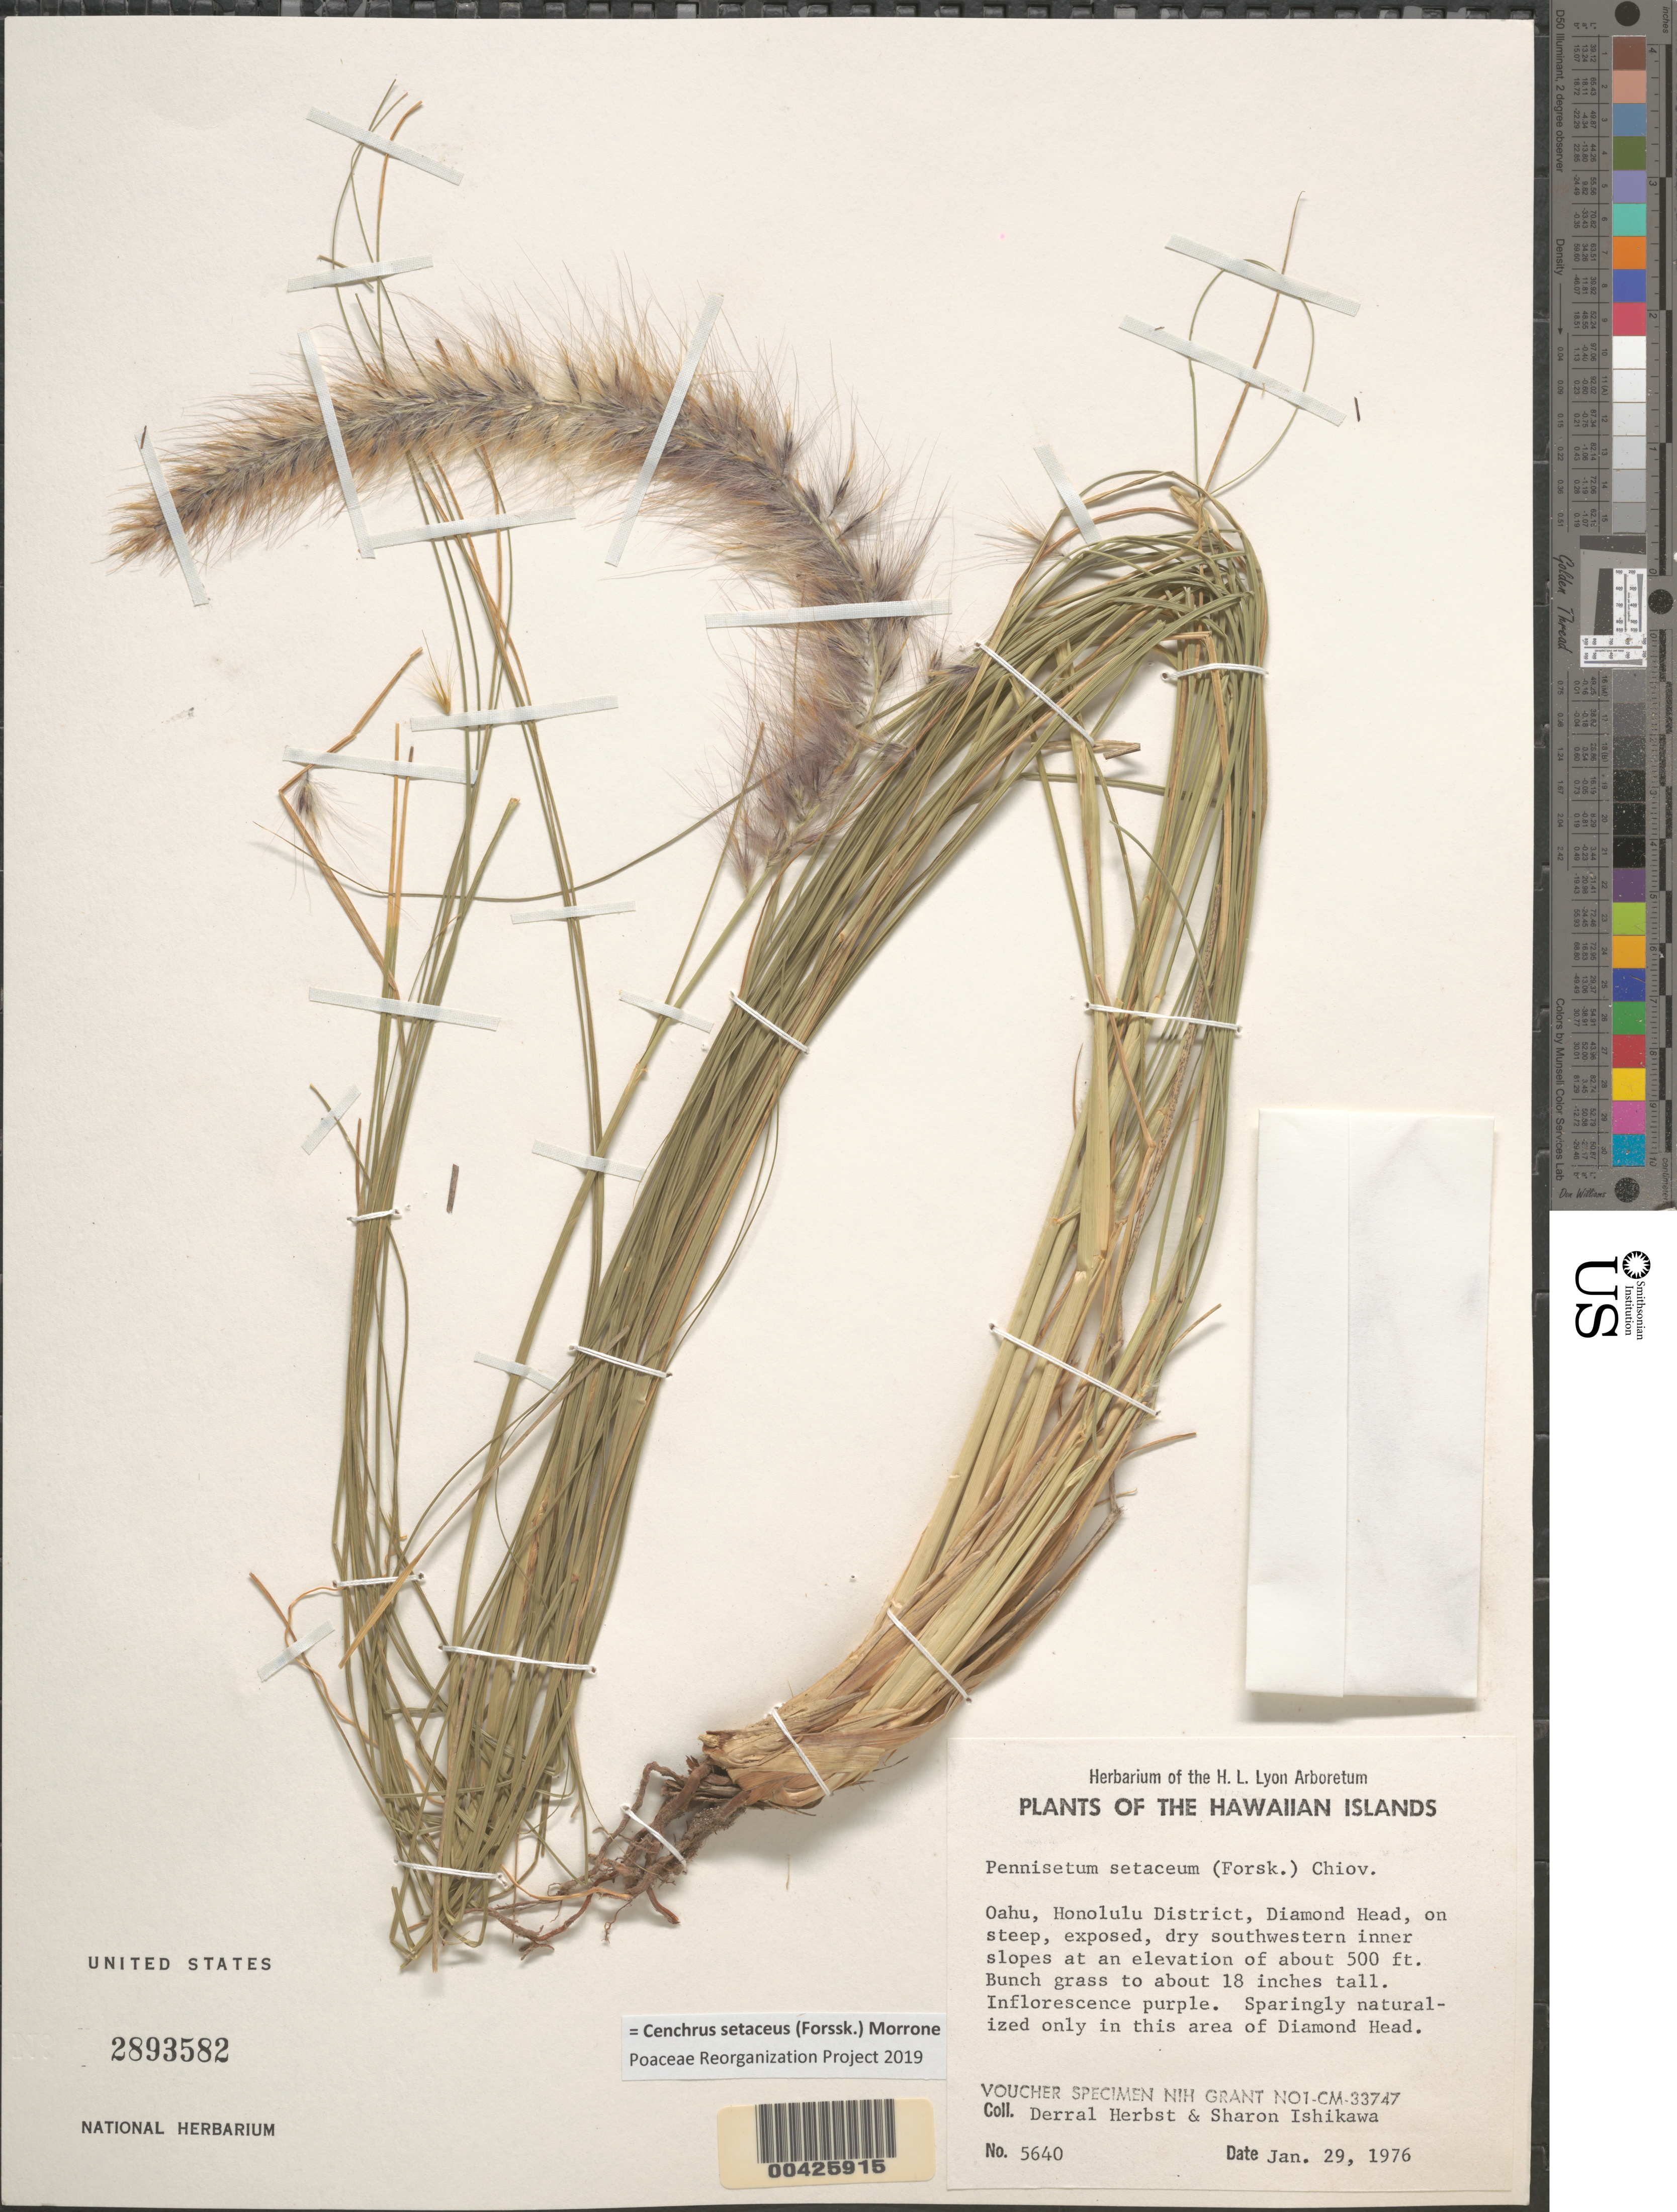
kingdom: Plantae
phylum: Tracheophyta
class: Liliopsida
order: Poales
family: Poaceae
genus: Cenchrus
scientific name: Cenchrus setaceus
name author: (Forssk.) Morrone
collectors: D. R. Herbst & S. Ishikawa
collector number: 5640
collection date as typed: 29 Jan 1976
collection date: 1976-01-29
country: United States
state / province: Hawaii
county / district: Honolulu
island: Oahu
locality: Honolulu District, Diamond Head, on steep, exposed, dry SW inner slopes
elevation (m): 152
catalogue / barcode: US 2893582